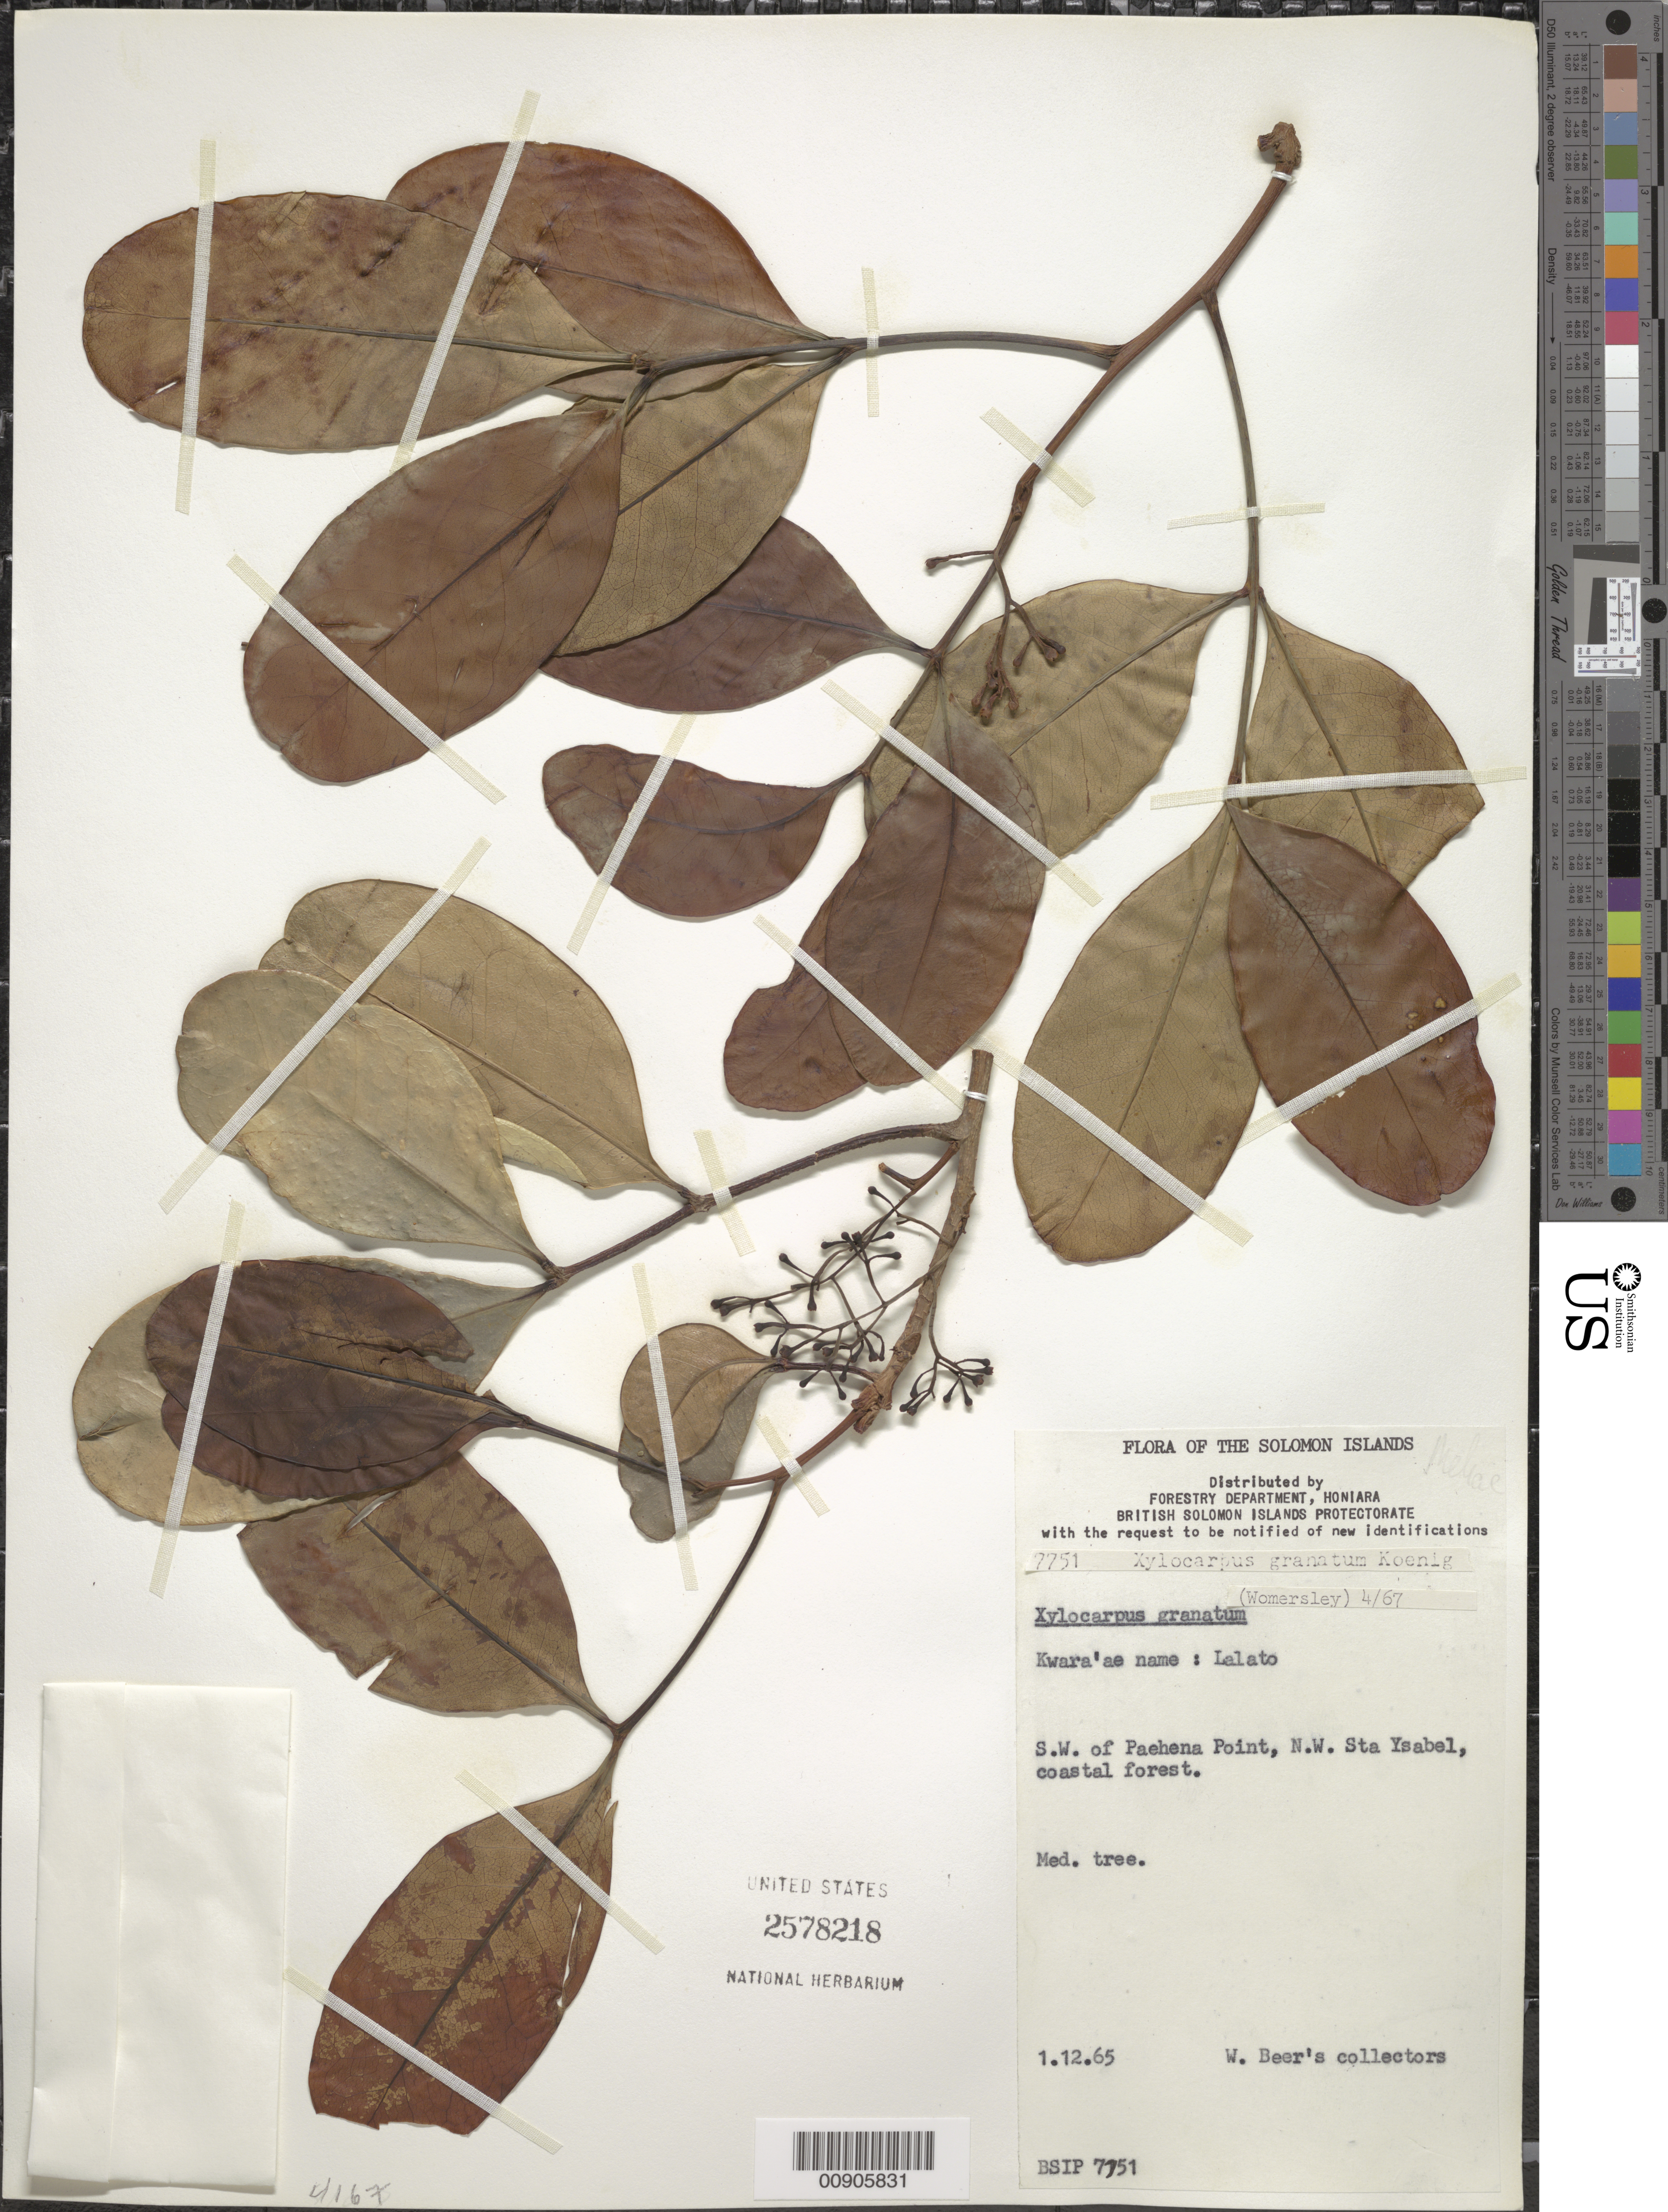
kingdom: Plantae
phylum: Tracheophyta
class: Magnoliopsida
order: Sapindales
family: Meliaceae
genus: Xylocarpus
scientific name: Xylocarpus granatum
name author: J. Koenig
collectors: W. Beer's Collectors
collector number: BSIP 7151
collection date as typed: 12 Jan 1965 or 01 Dec 1965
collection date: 1965-01-12 or 1965-12-01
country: Solomon Islands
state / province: Isabel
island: Santa Isabel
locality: SW of Paehena Point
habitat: costal forest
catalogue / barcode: US 2578218